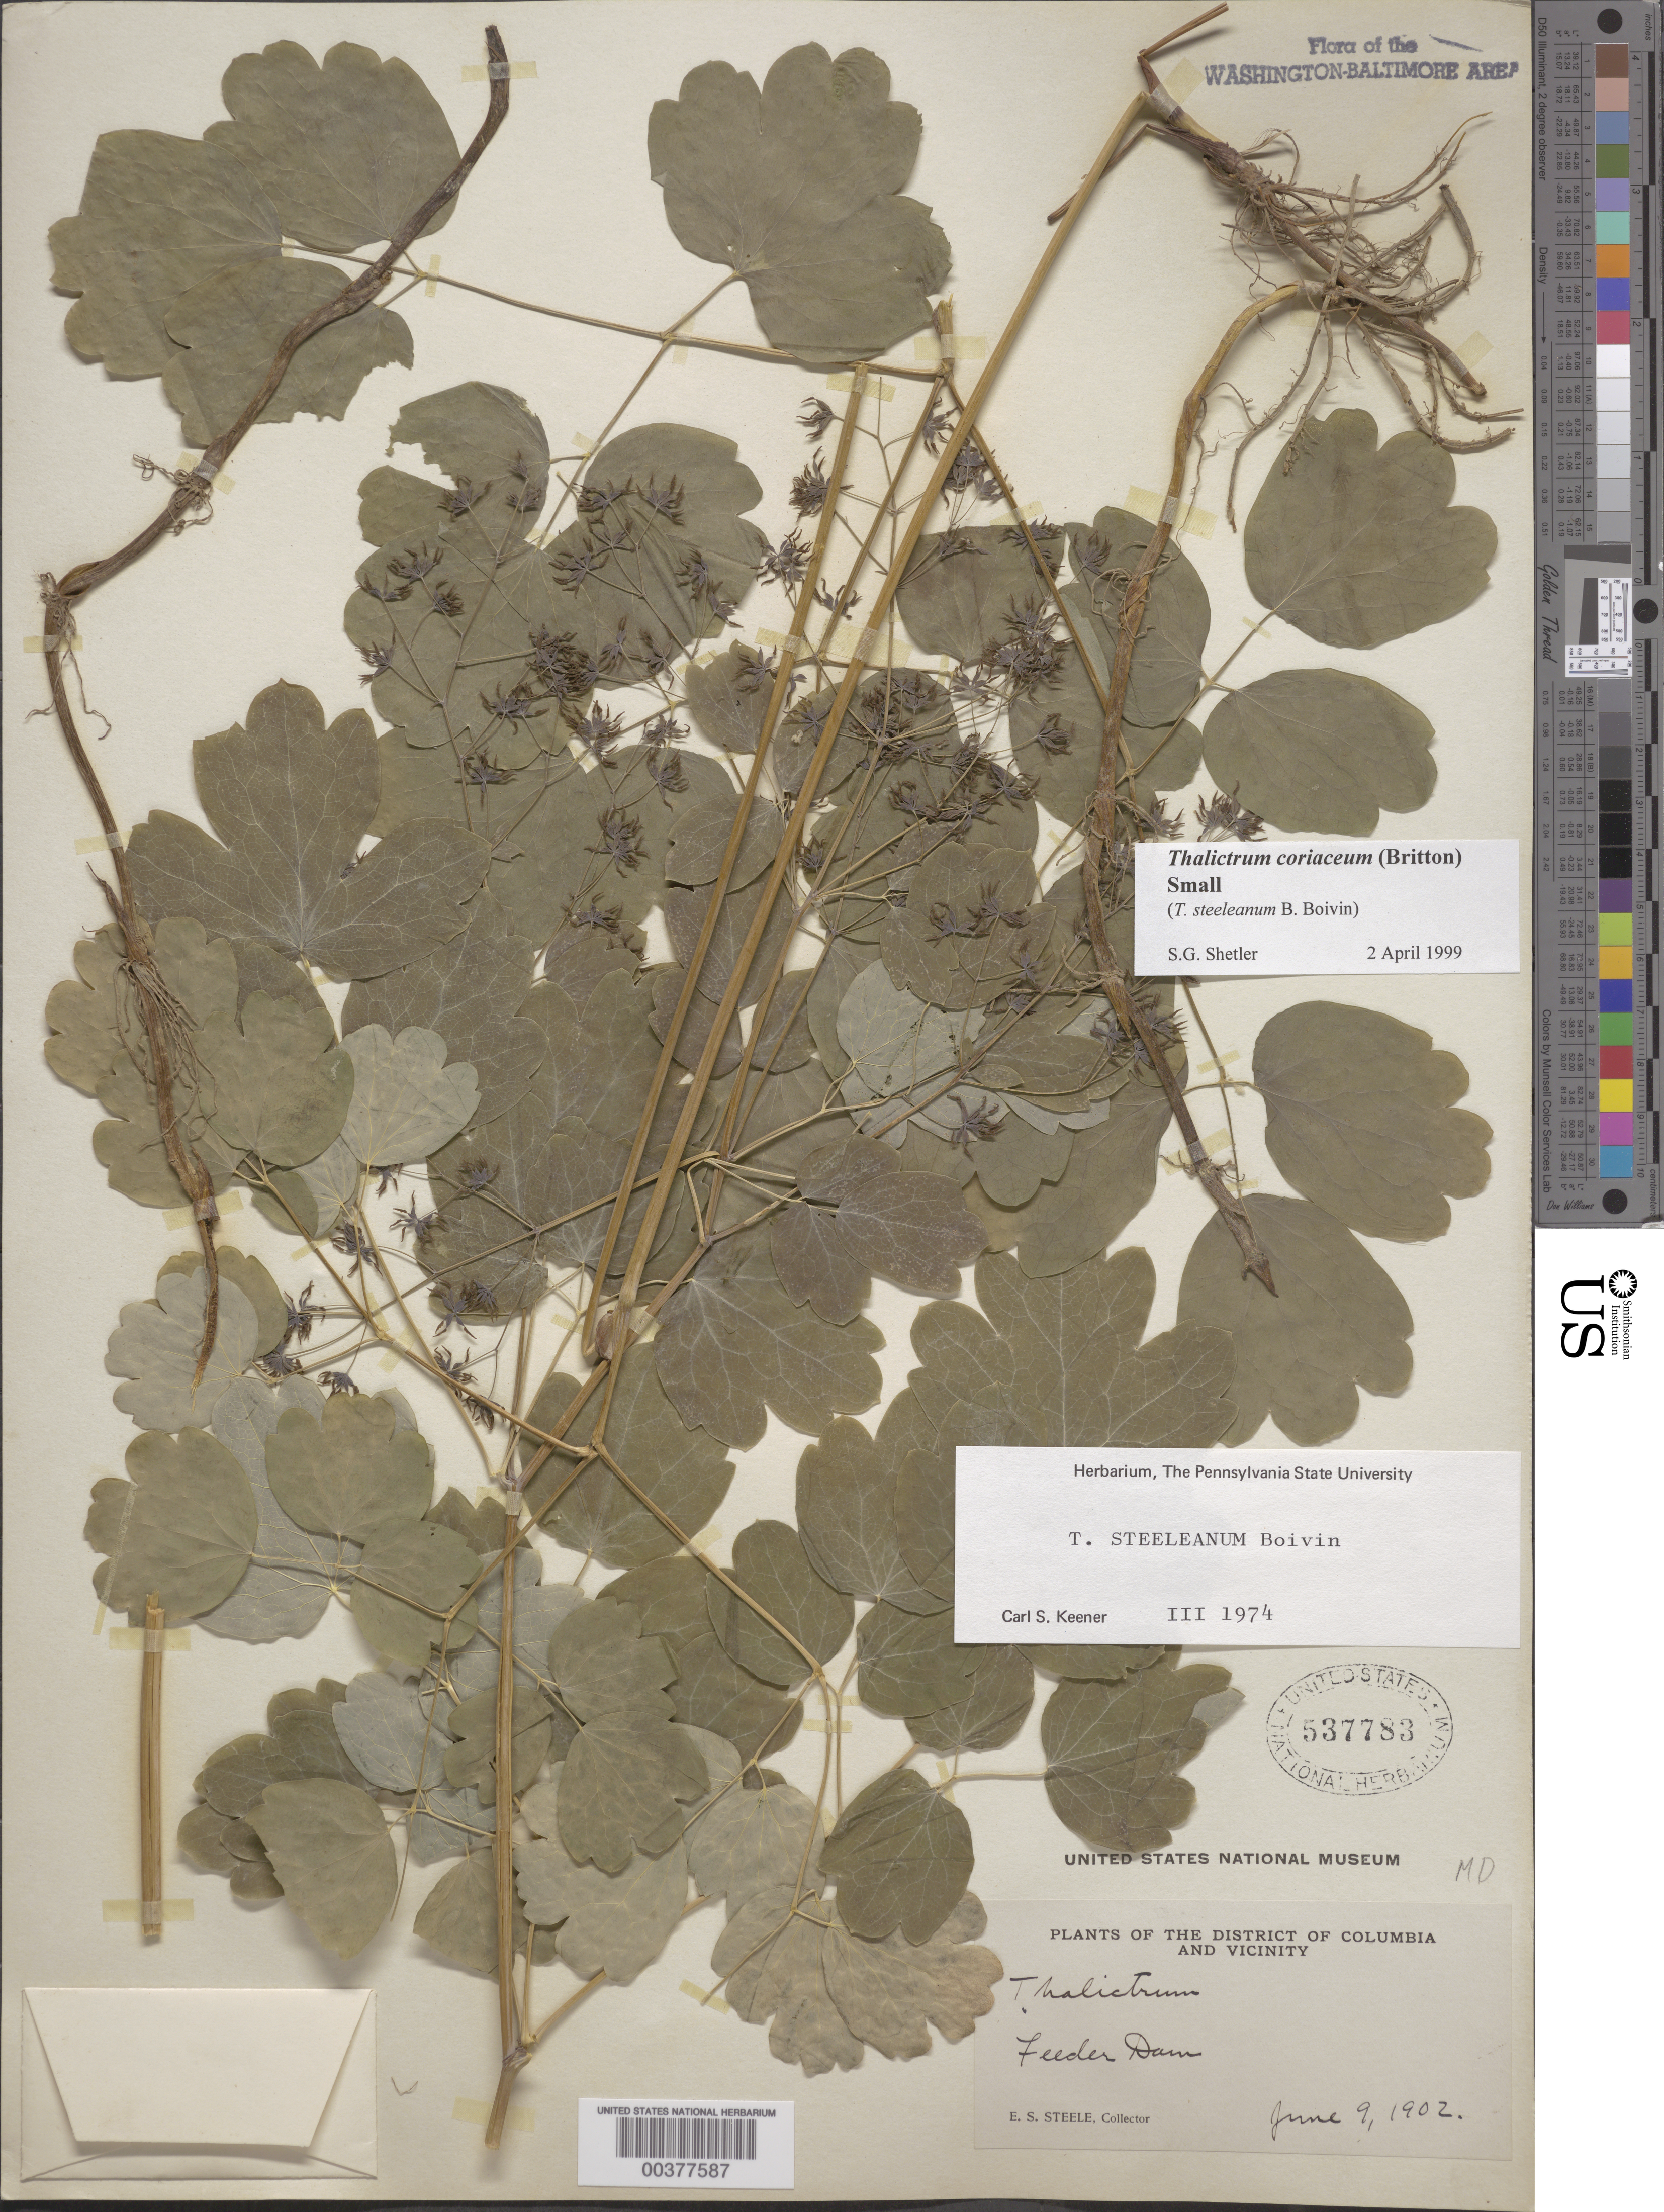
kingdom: Plantae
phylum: Tracheophyta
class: Magnoliopsida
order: Ranunculales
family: Ranunculaceae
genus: Thalictrum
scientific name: Thalictrum coriaceum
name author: (Britton) Small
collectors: E. Steele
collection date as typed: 09 Jun 1902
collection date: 1902-06-09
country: United States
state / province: Maryland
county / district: Montgomery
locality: Feeder Dam Island C. & O. Canal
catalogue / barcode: US 537783